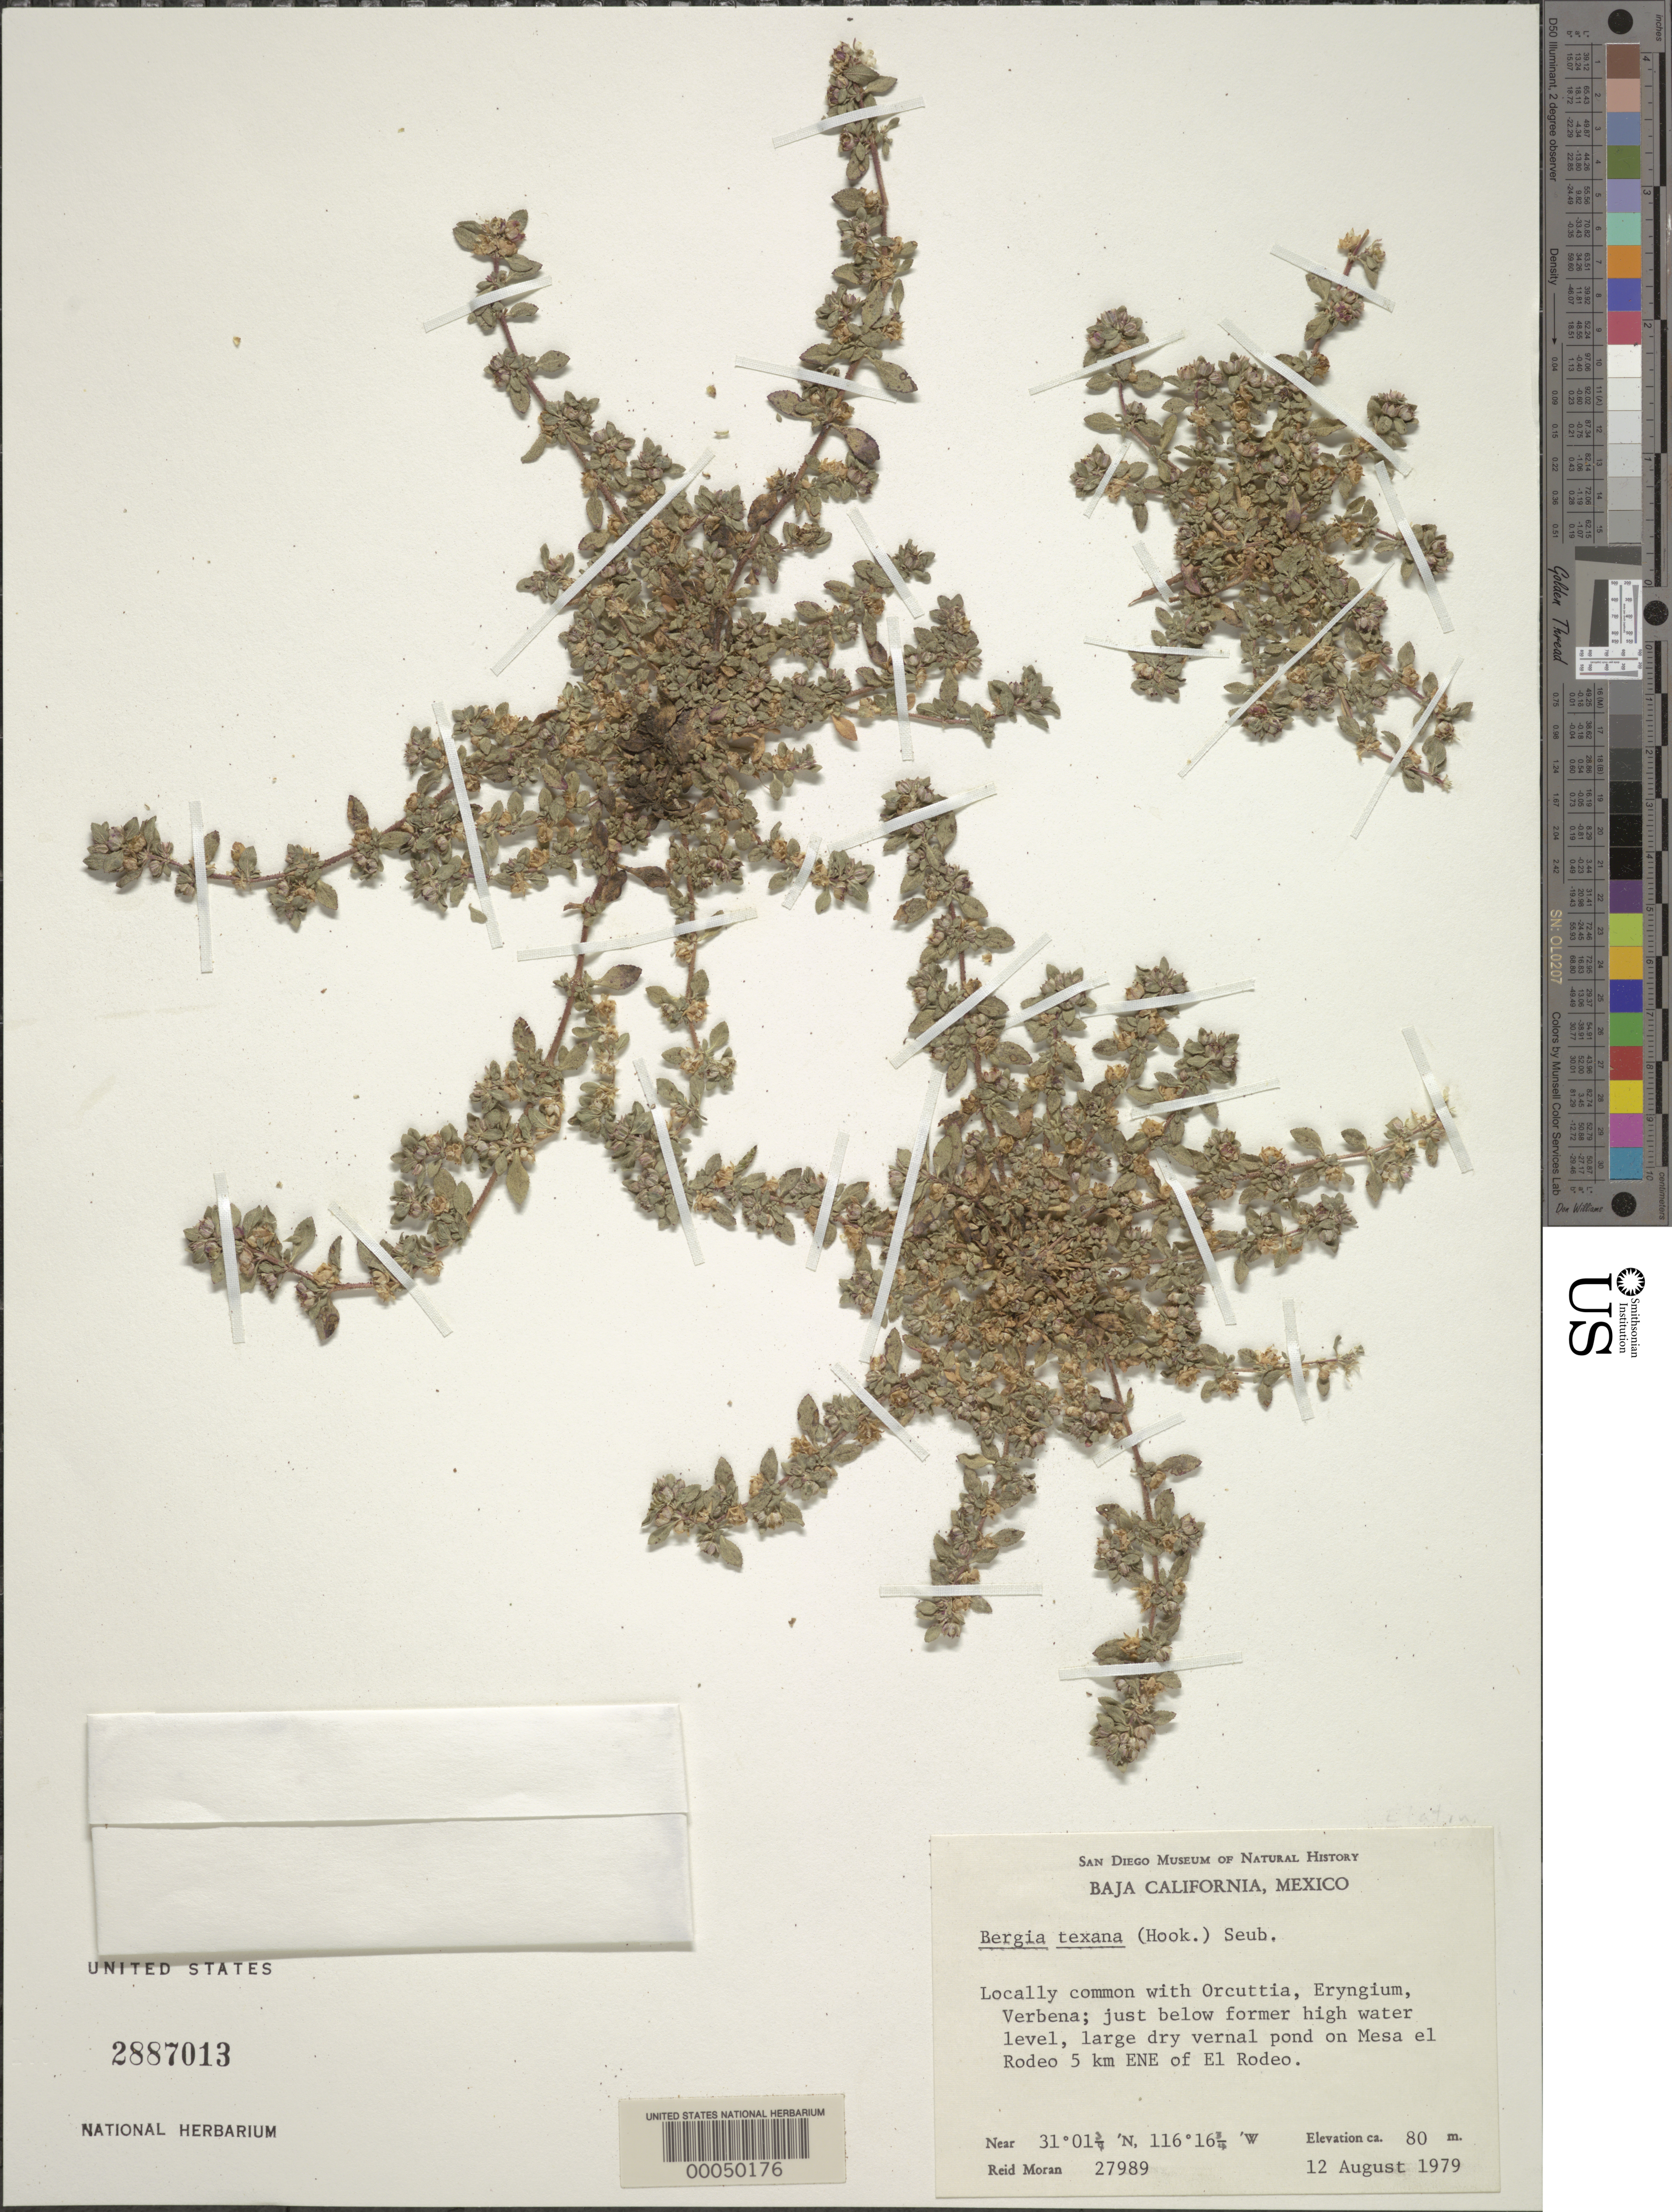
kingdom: Plantae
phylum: Tracheophyta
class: Magnoliopsida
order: Malpighiales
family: Elatinaceae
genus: Bergia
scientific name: Bergia texana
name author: (Hook.) Seub.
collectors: R. V. Moran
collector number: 27989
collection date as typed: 12 Aug 1979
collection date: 1979-08-12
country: Mexico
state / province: Baja California Norte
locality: ENE of El Rodeo.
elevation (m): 80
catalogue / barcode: US 2887013